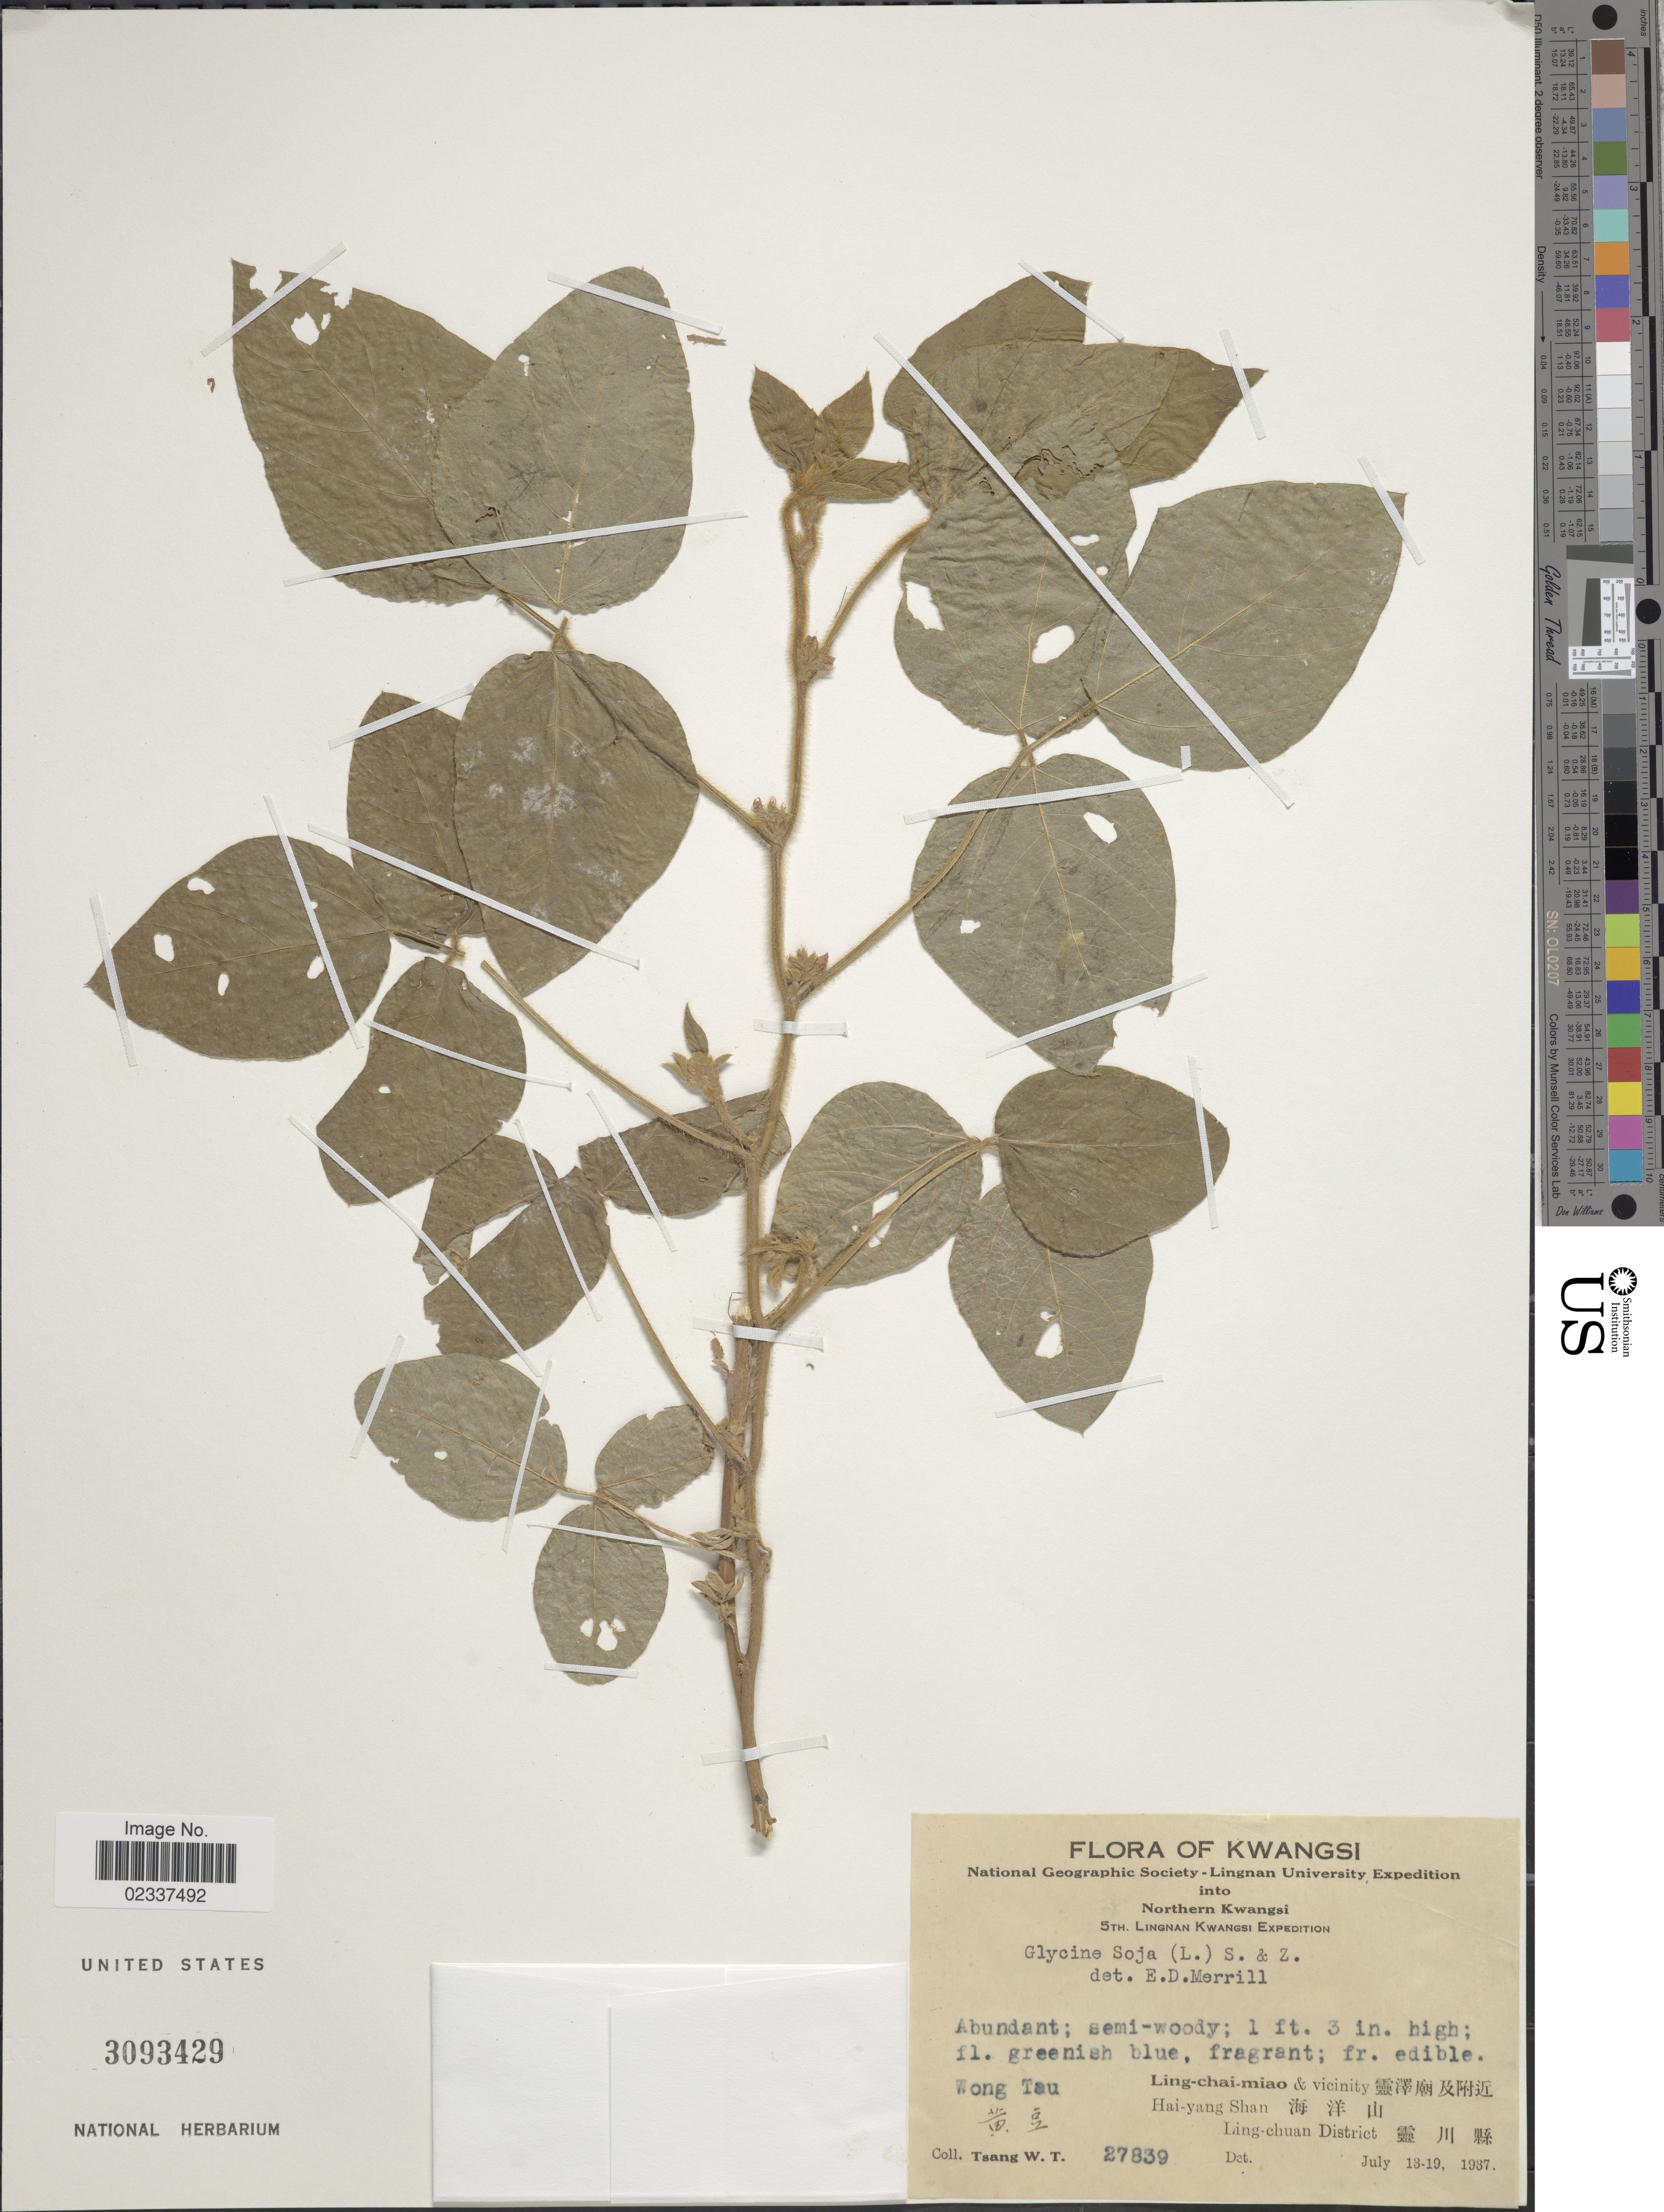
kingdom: Plantae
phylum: Tracheophyta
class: Magnoliopsida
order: Fabales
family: Fabaceae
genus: Glycine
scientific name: Glycine soja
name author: Siebold & Zucc.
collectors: W. T. Tsang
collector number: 27839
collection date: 1937-07-18/1937-07-19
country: China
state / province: Guangxi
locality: Kwangsi, Northern Kwangsi, Wong Tau, Ling-Chai-Miao & vicinity, Hai-yang-shan, Ling Chuan District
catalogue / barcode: US 3093429